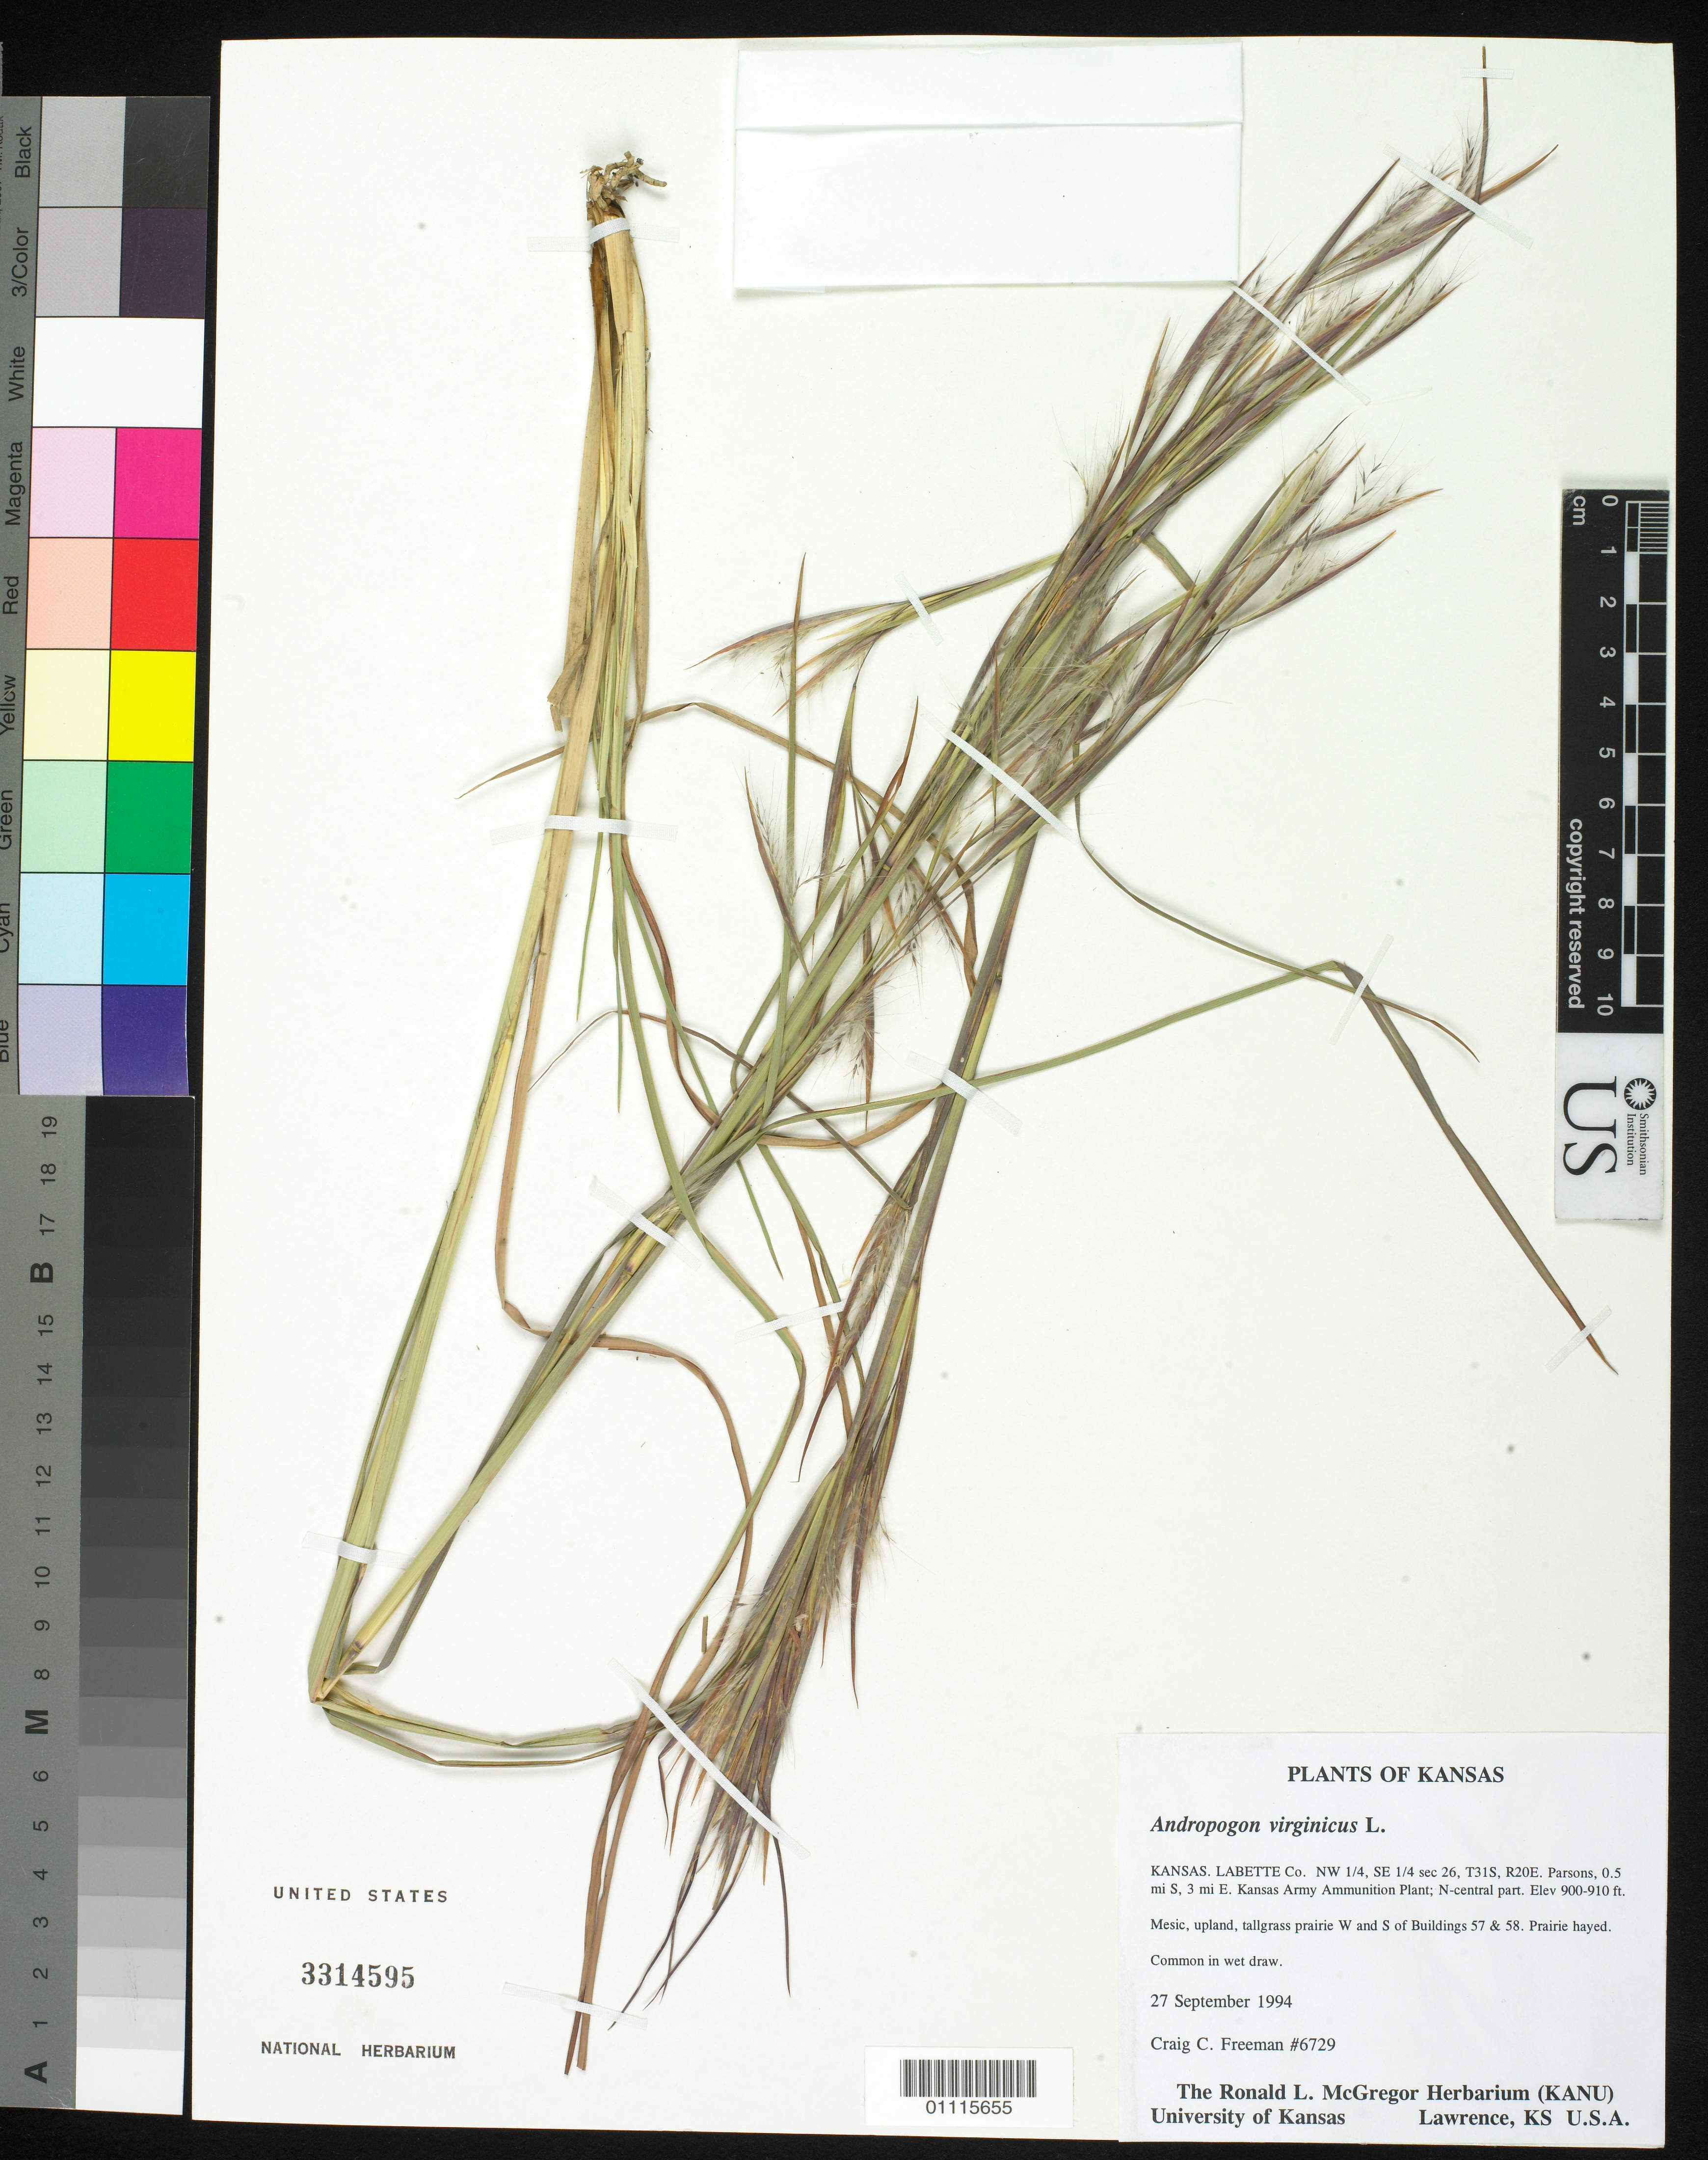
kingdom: Plantae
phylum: Tracheophyta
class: Liliopsida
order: Poales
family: Poaceae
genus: Andropogon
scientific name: Andropogon virginicus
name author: L.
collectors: C. Freeman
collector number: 6729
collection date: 1994-09-27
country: United States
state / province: Kansas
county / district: Labette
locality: Parsons, 0.5 mi. S, 3 mi. E Kansas Army Ammunition Plant; N-central part.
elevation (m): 274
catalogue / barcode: US 3314595